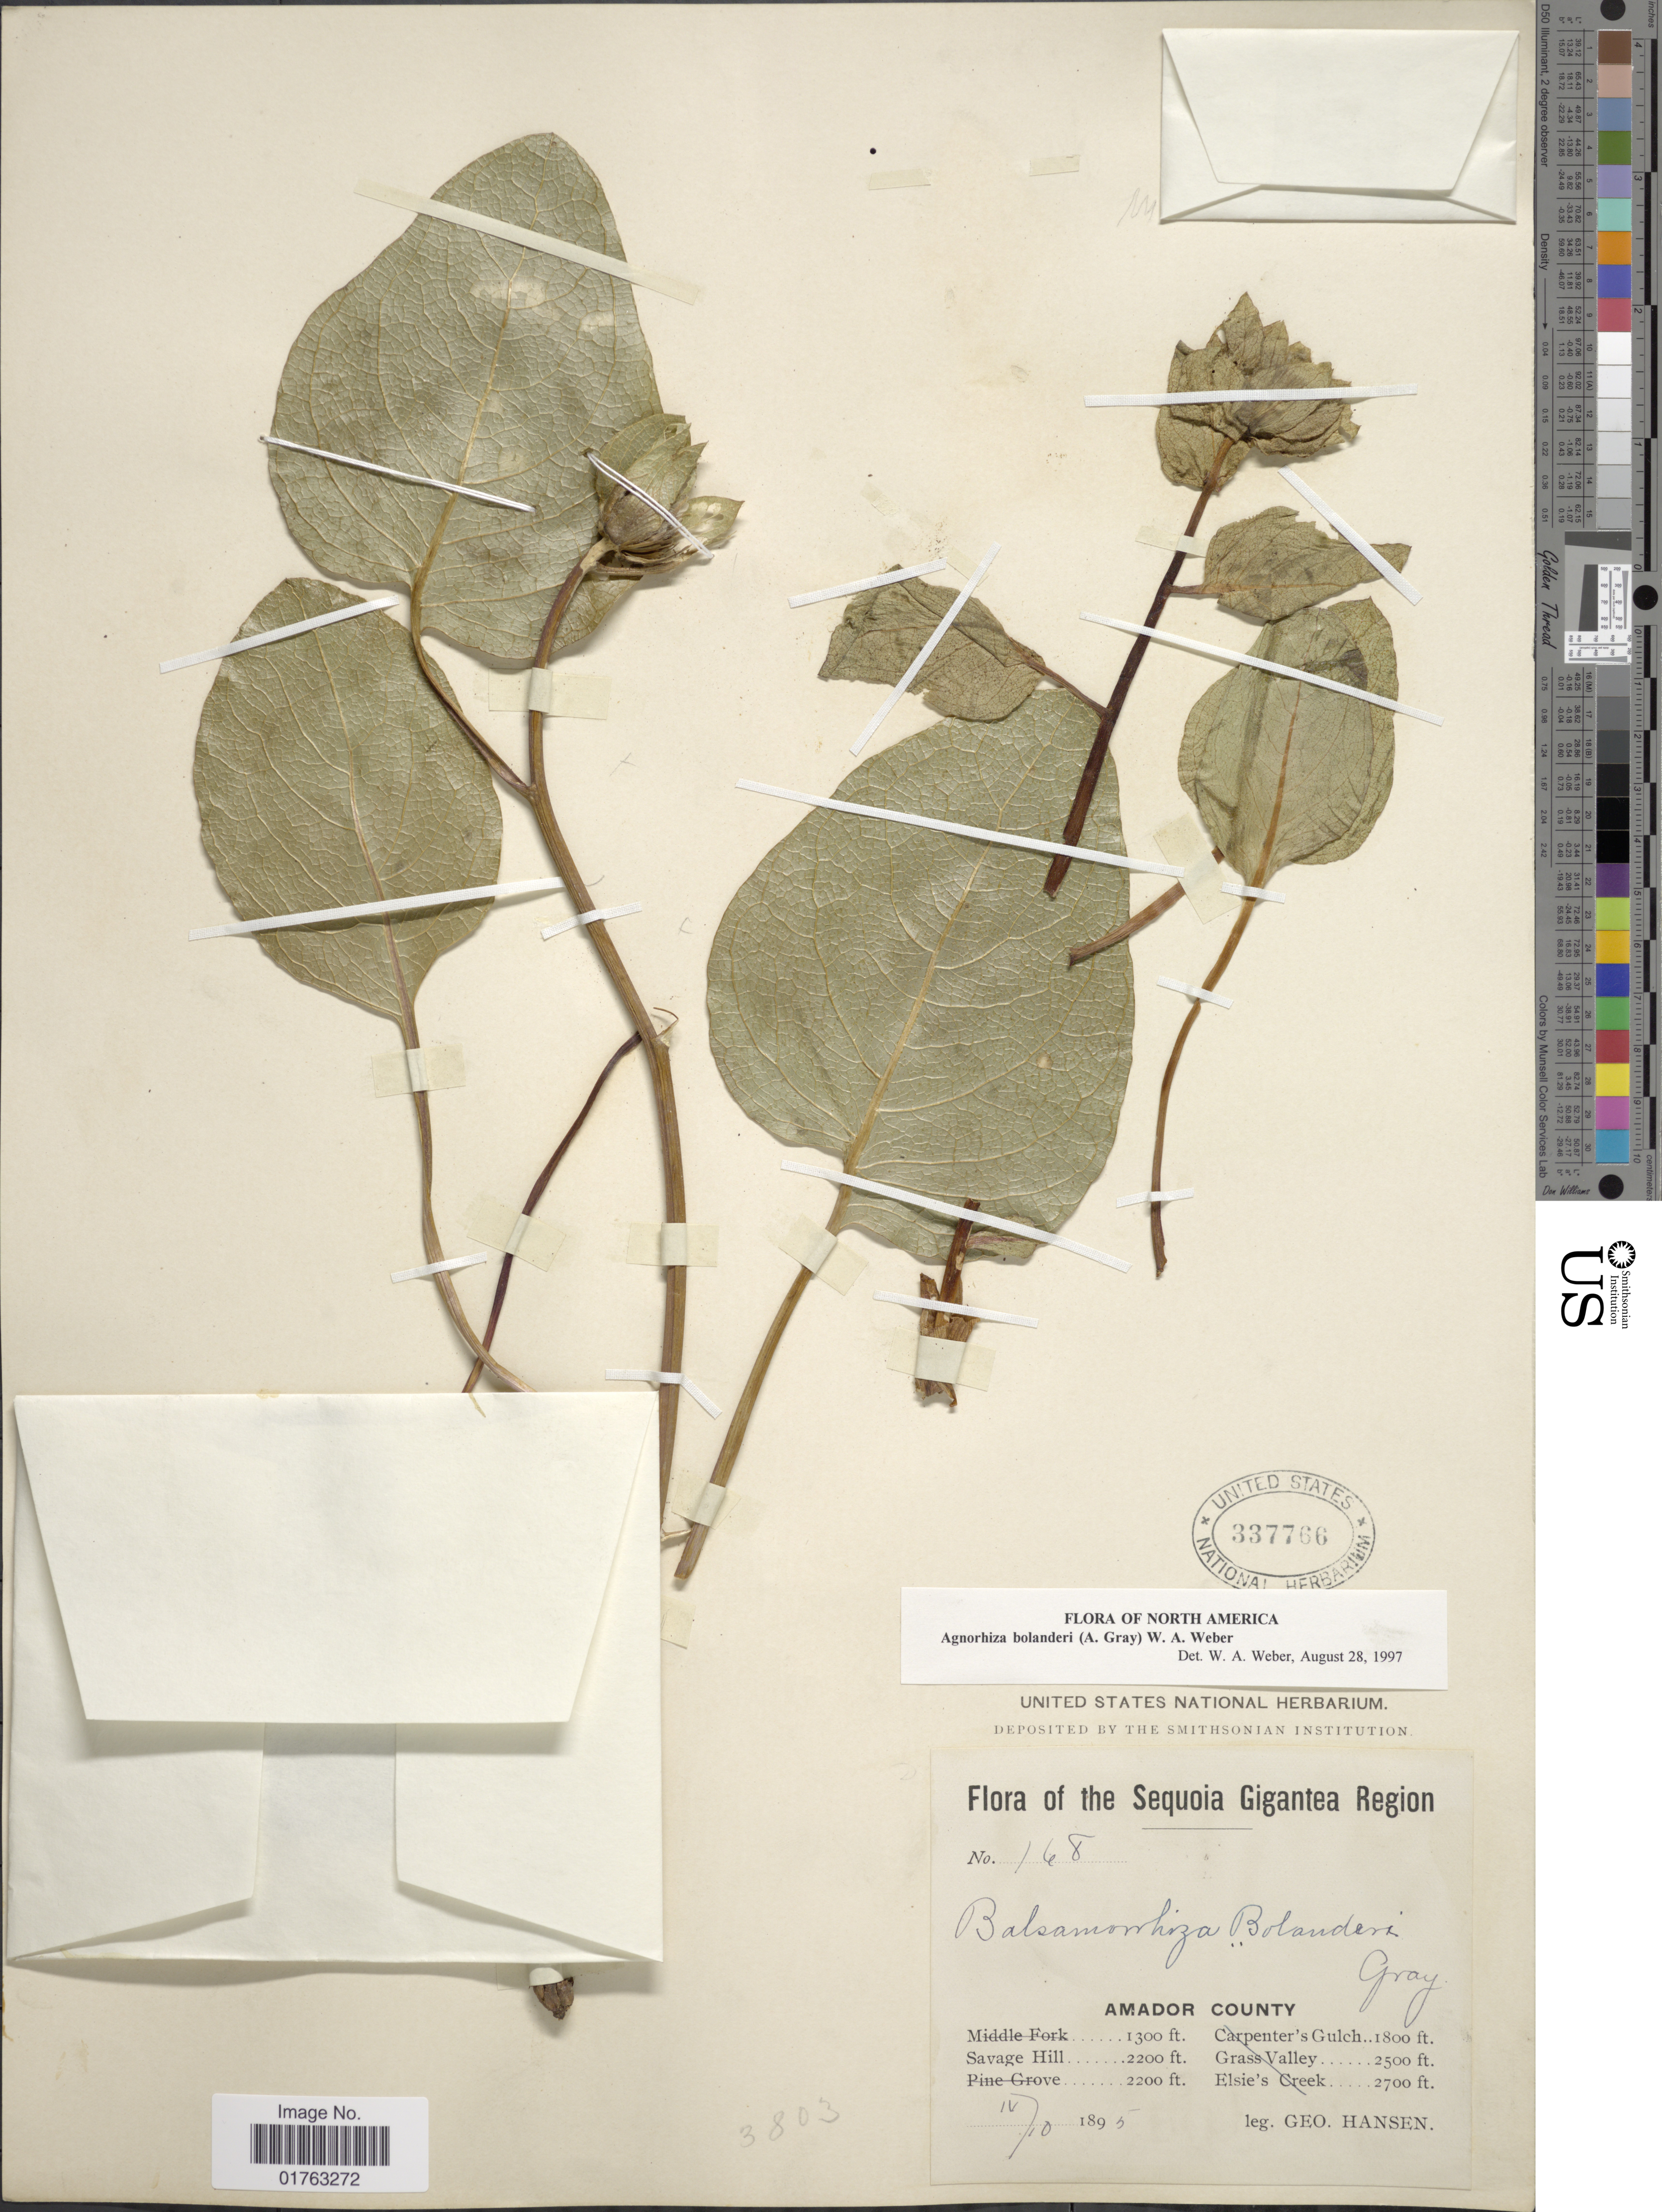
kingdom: Plantae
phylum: Tracheophyta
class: Magnoliopsida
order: Asterales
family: Asteraceae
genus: Balsamorhiza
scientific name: Balsamorhiza bolanderi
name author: A. Gray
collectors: G. Hansen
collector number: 168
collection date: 1895-04-10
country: United States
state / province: California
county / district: Amador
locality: Sequoia Gigantea Region. Amador County. Svage Hill.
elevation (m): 671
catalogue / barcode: US 337766